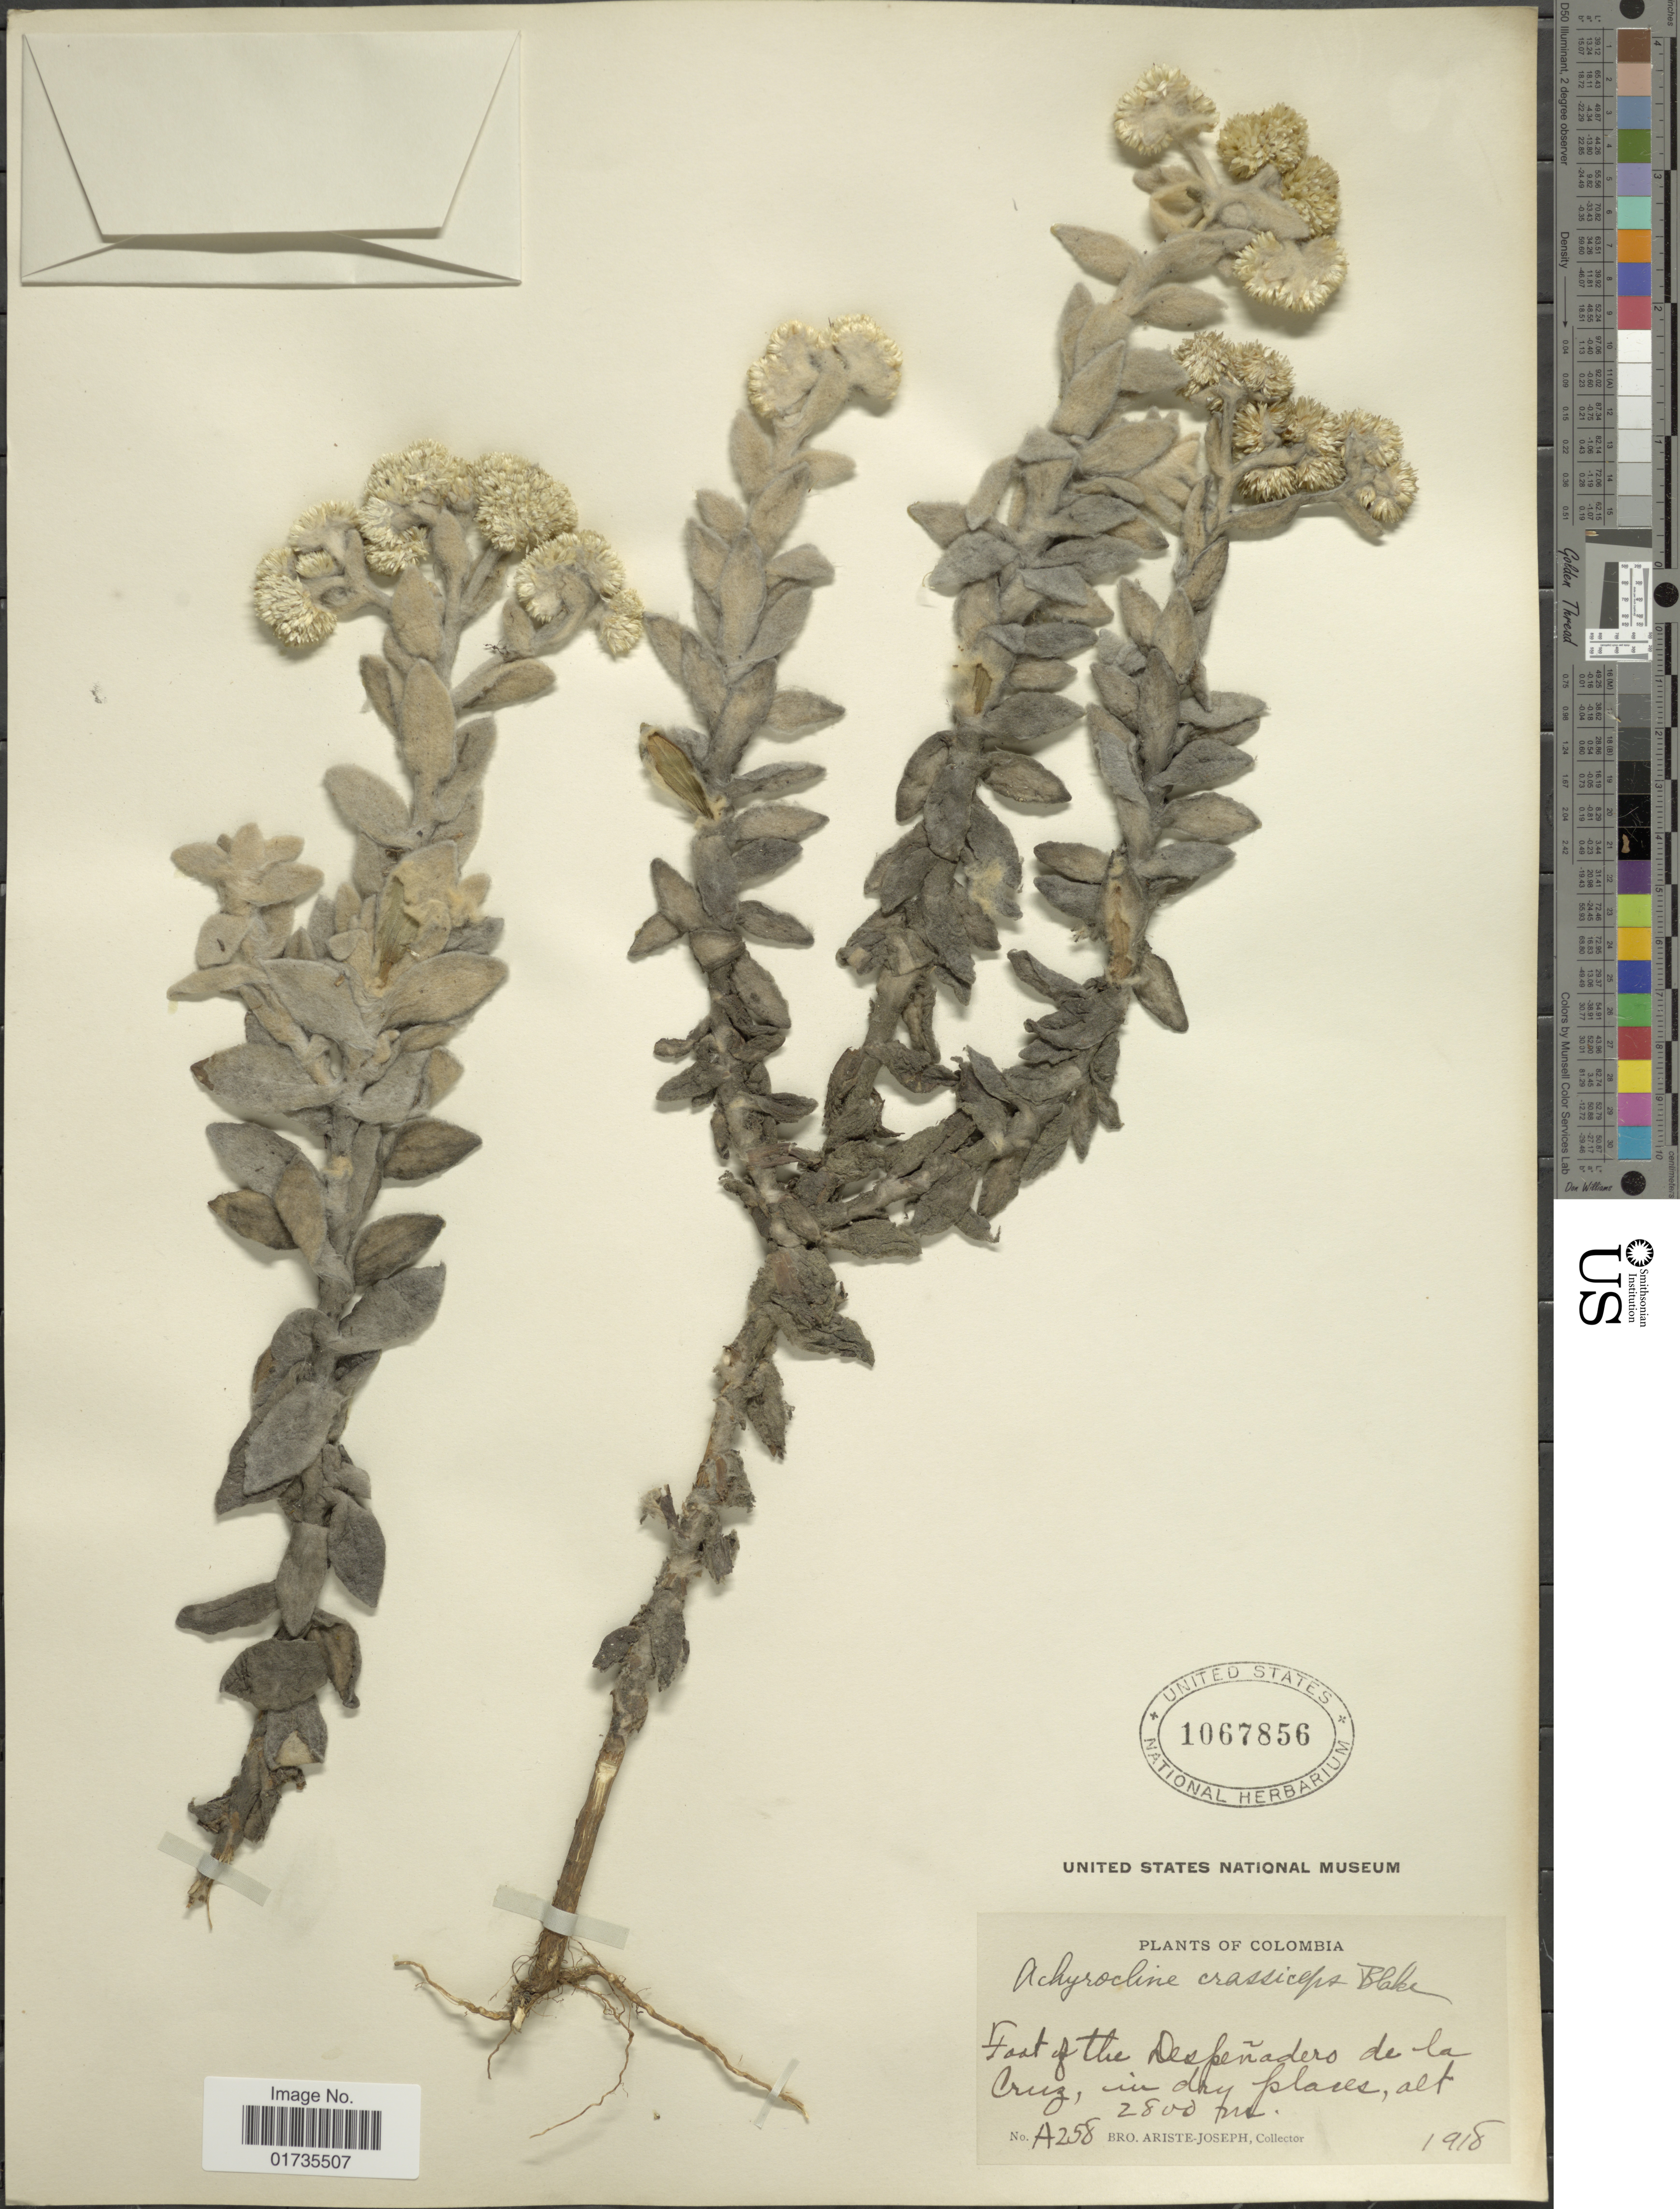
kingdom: Plantae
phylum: Tracheophyta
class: Magnoliopsida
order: Asterales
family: Asteraceae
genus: Achyrocline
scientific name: Achyrocline crassiceps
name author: S.F. Blake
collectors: Bro. Ariste-Joseph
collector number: A258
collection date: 1918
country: Colombia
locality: Foot of the Despeñadero de la Cruz, in dry places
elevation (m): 2800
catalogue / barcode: US 1067856